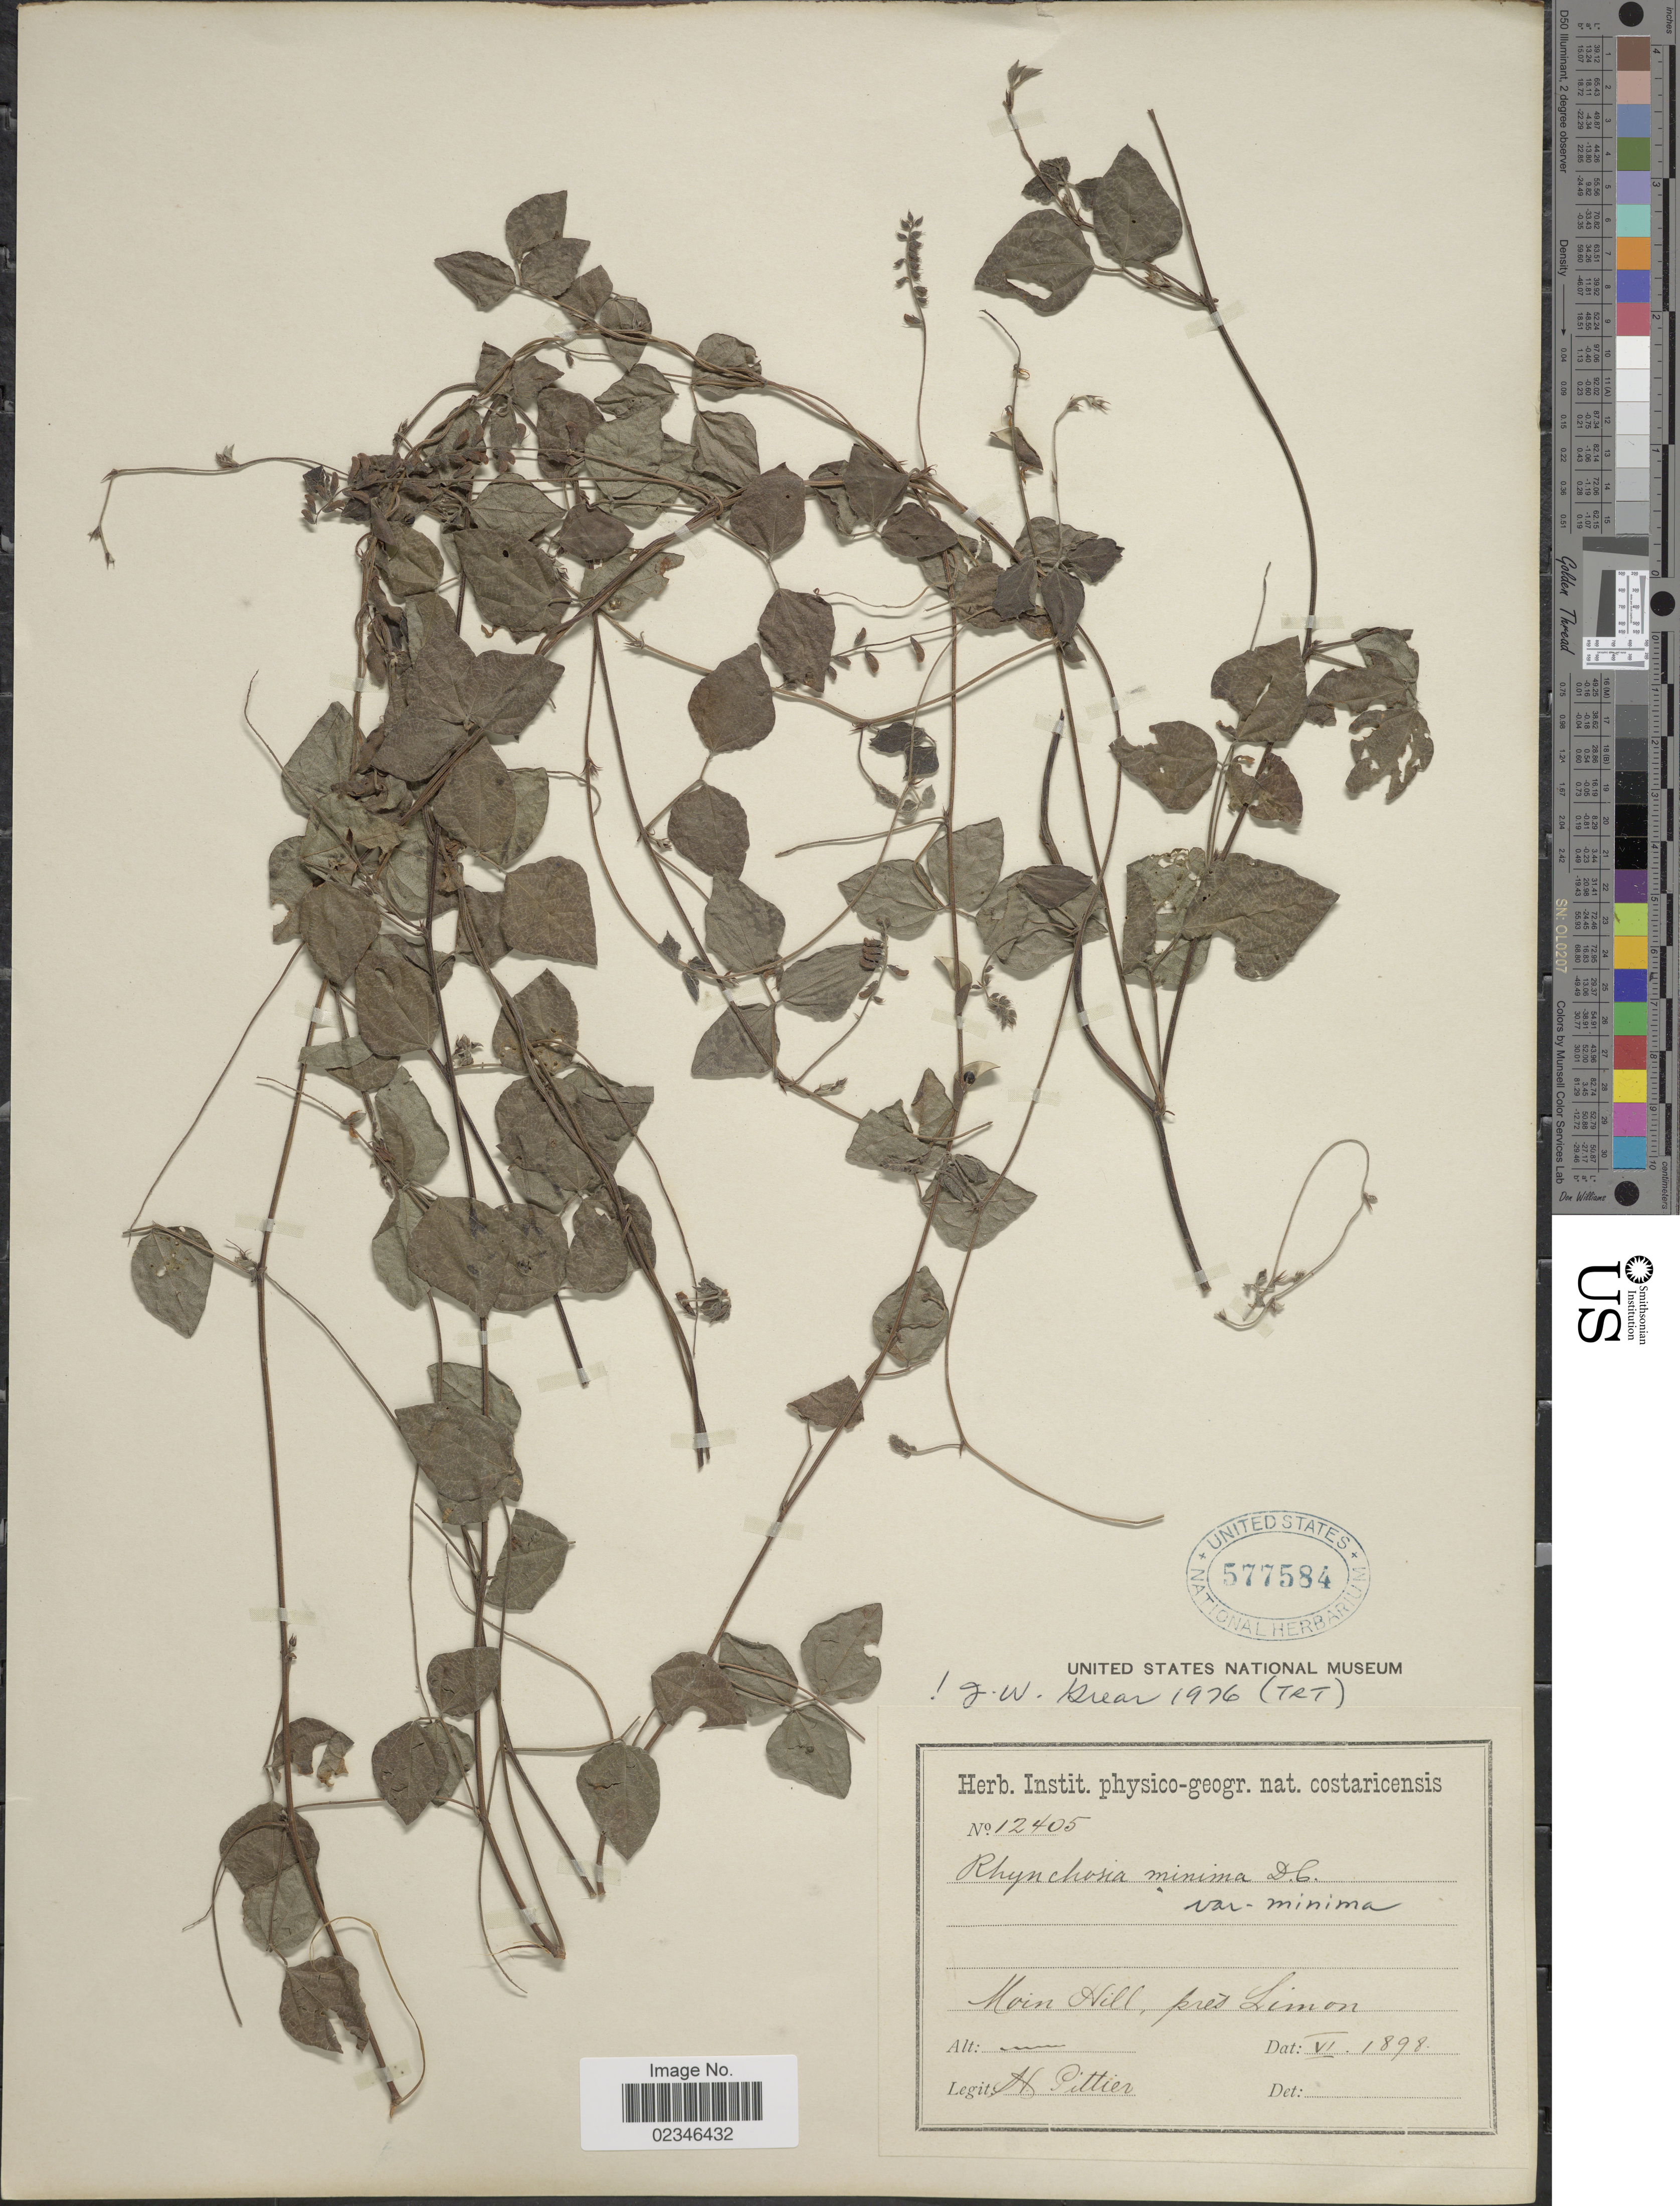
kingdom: Plantae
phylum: Tracheophyta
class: Magnoliopsida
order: Fabales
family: Fabaceae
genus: Rhynchosia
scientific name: Rhynchosia minima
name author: (L.) DC.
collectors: H. F. Pittier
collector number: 12405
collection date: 1898-06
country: Costa Rica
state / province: Limón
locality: Moin Hill, près Limon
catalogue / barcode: US 577584